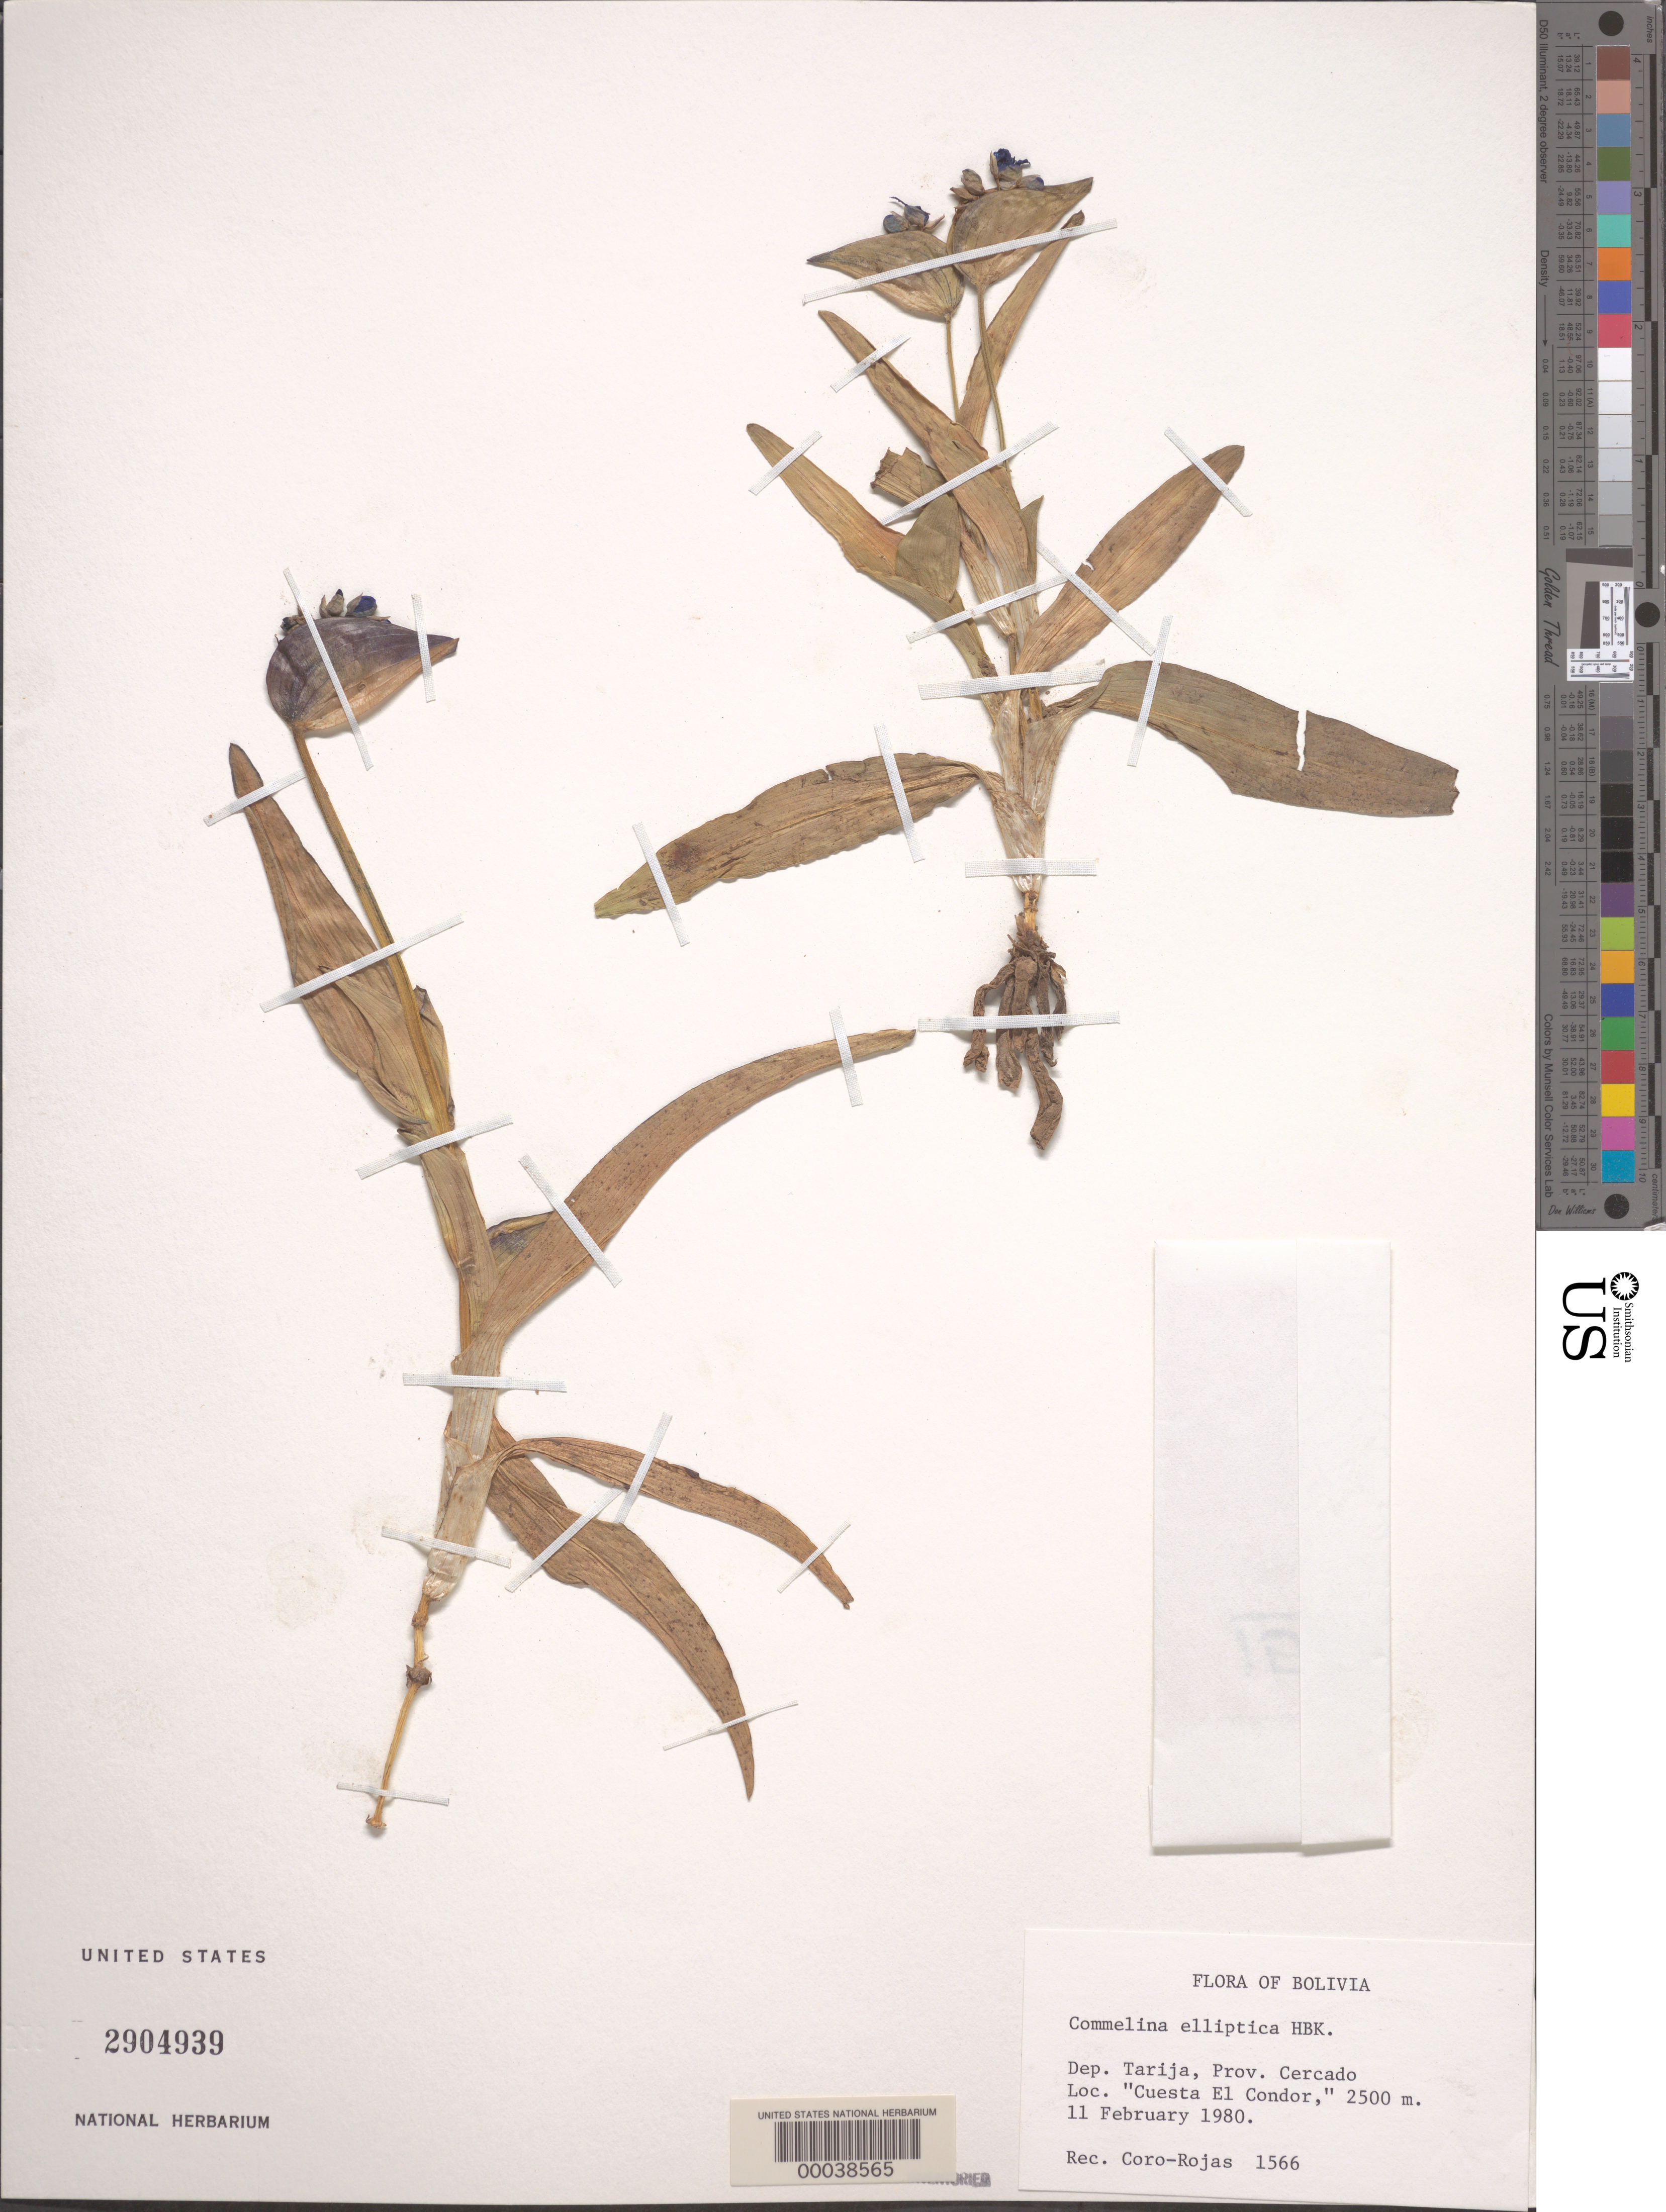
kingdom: Plantae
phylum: Tracheophyta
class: Liliopsida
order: Commelinales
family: Commelinaceae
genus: Commelina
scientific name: Commelina elliptica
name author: Kunth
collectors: -. Rojas-coro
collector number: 1566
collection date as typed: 11 Feb 1980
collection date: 1980-02-11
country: Bolivia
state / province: Tarija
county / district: Cercado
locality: Cuesta el condor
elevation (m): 2500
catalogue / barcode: US 2904939